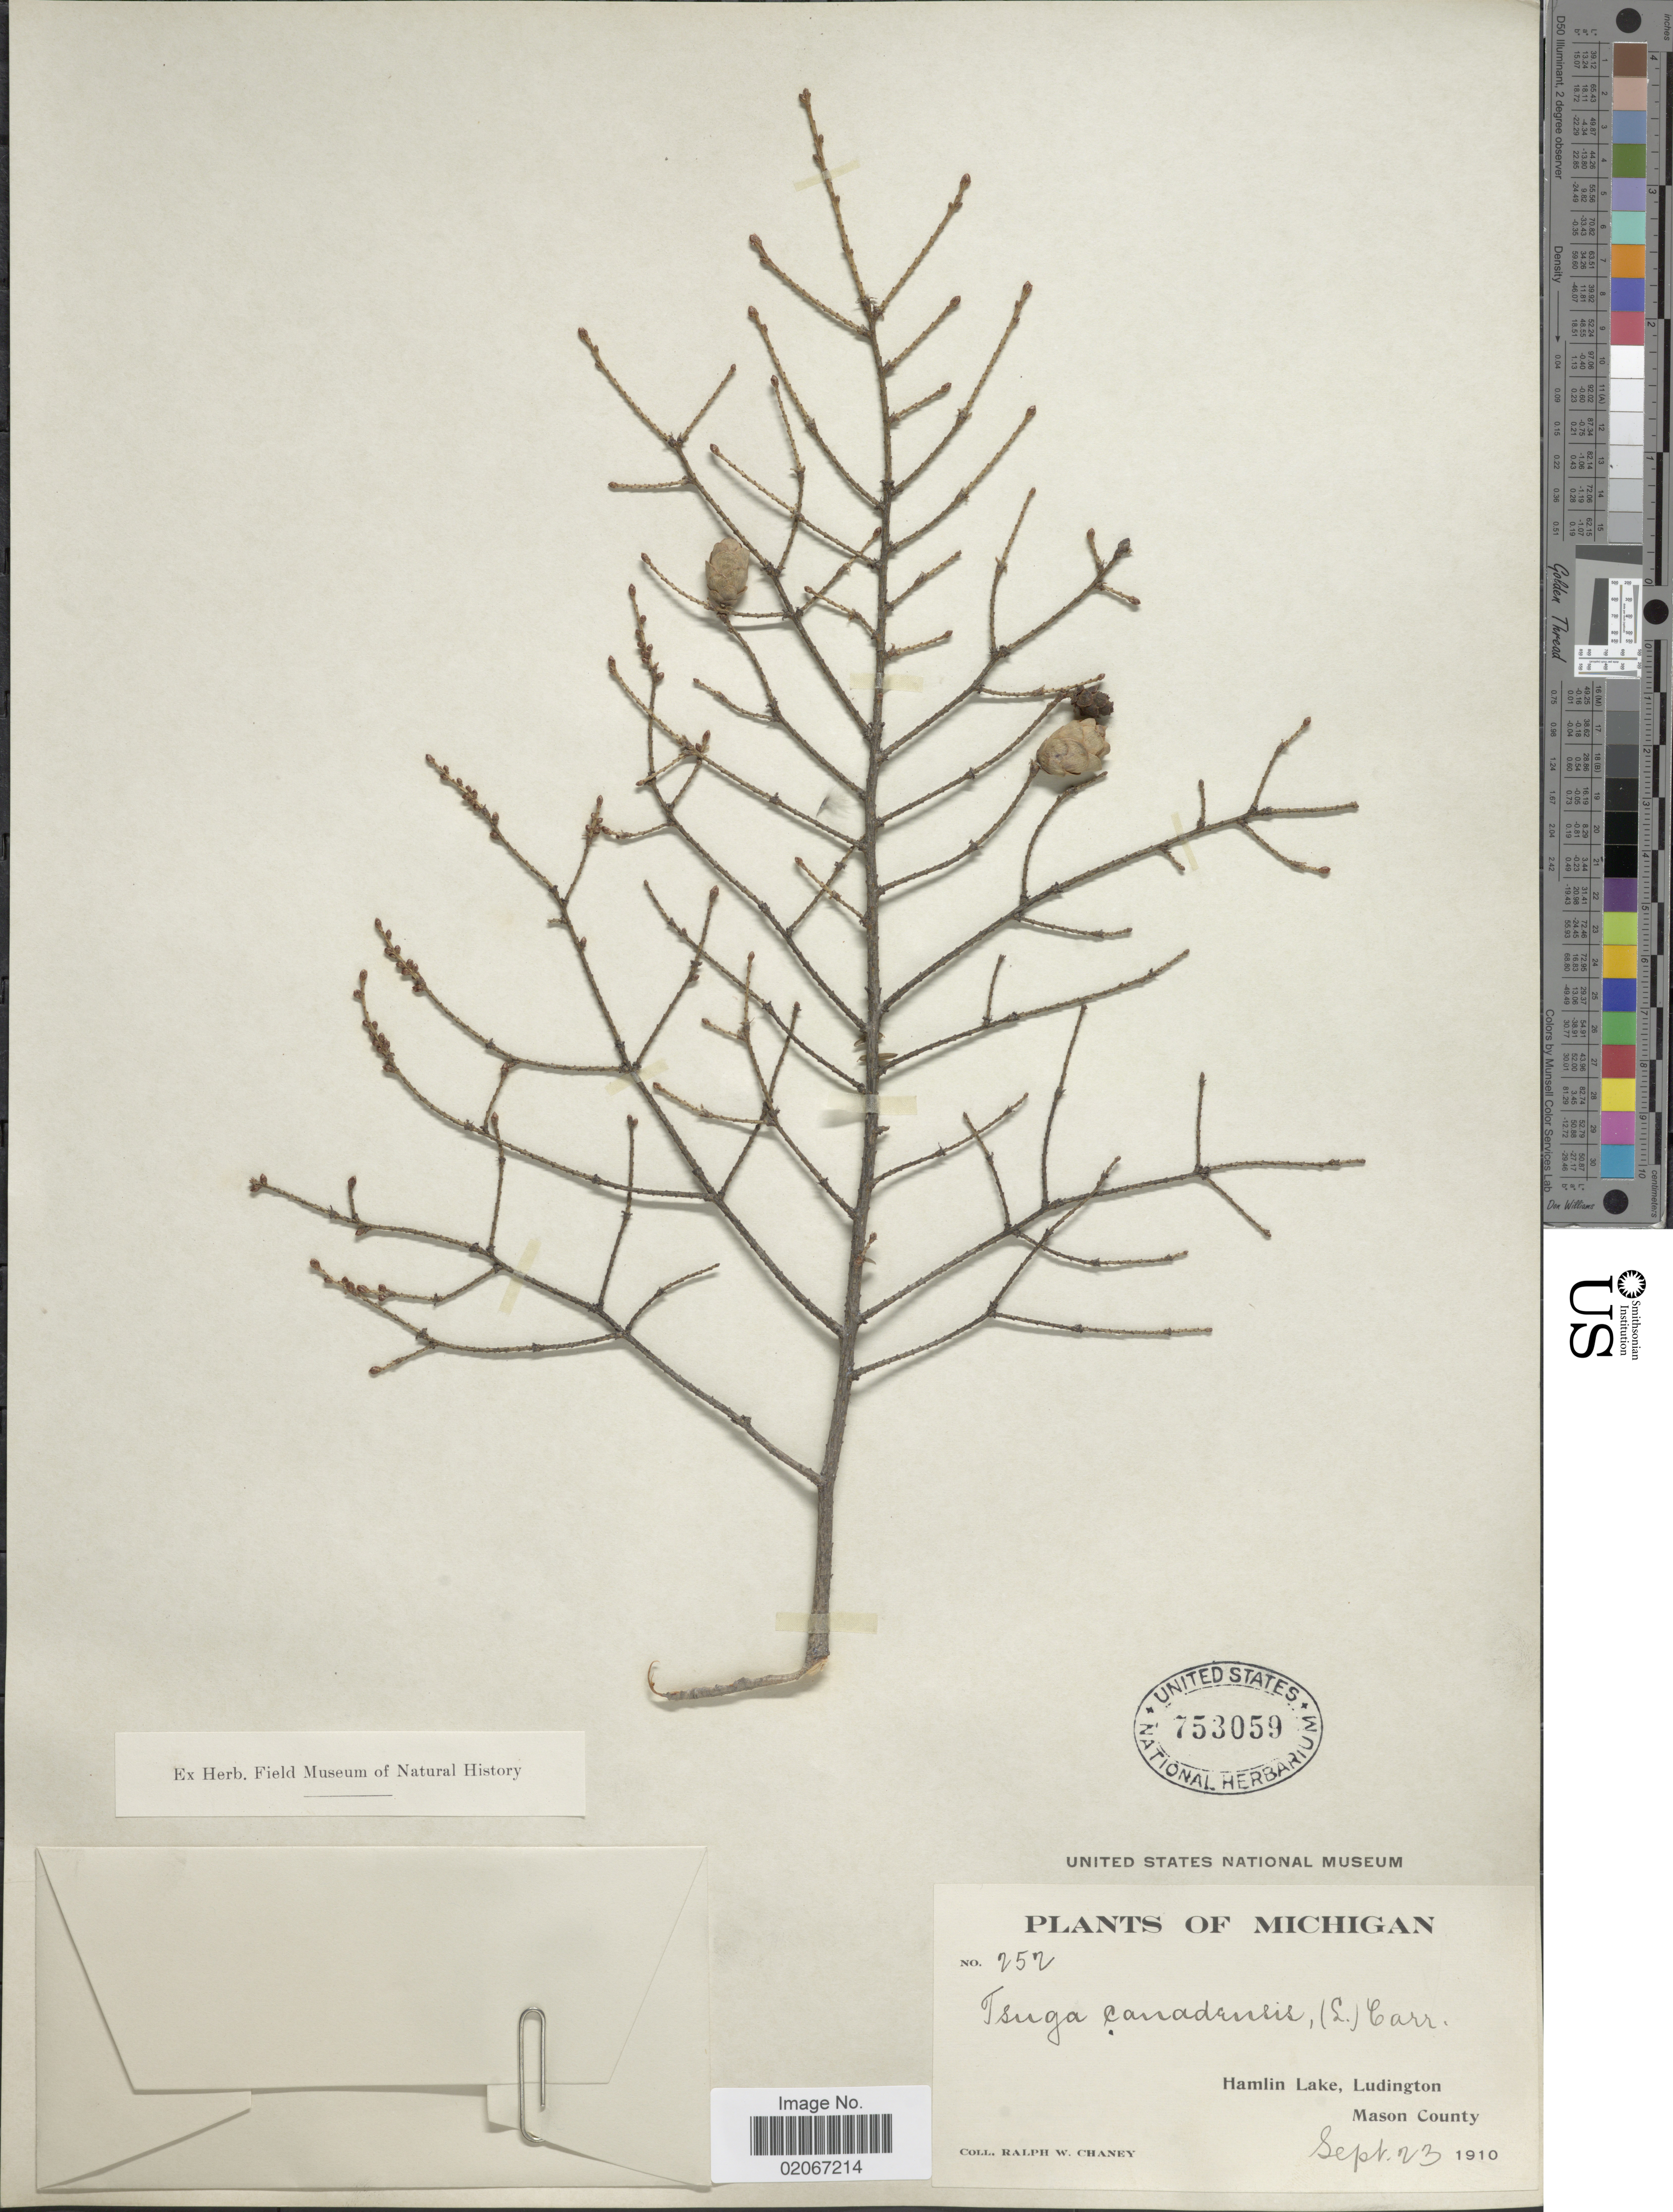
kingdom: Plantae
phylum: Tracheophyta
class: Pinopsida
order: Pinales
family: Pinaceae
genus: Tsuga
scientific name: Tsuga canadensis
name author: (L.) Carrière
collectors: R. Chaney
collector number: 252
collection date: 1910-09-23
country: United States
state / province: Michigan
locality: Hamlin Lake, Ludington, Mason County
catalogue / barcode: US 753059